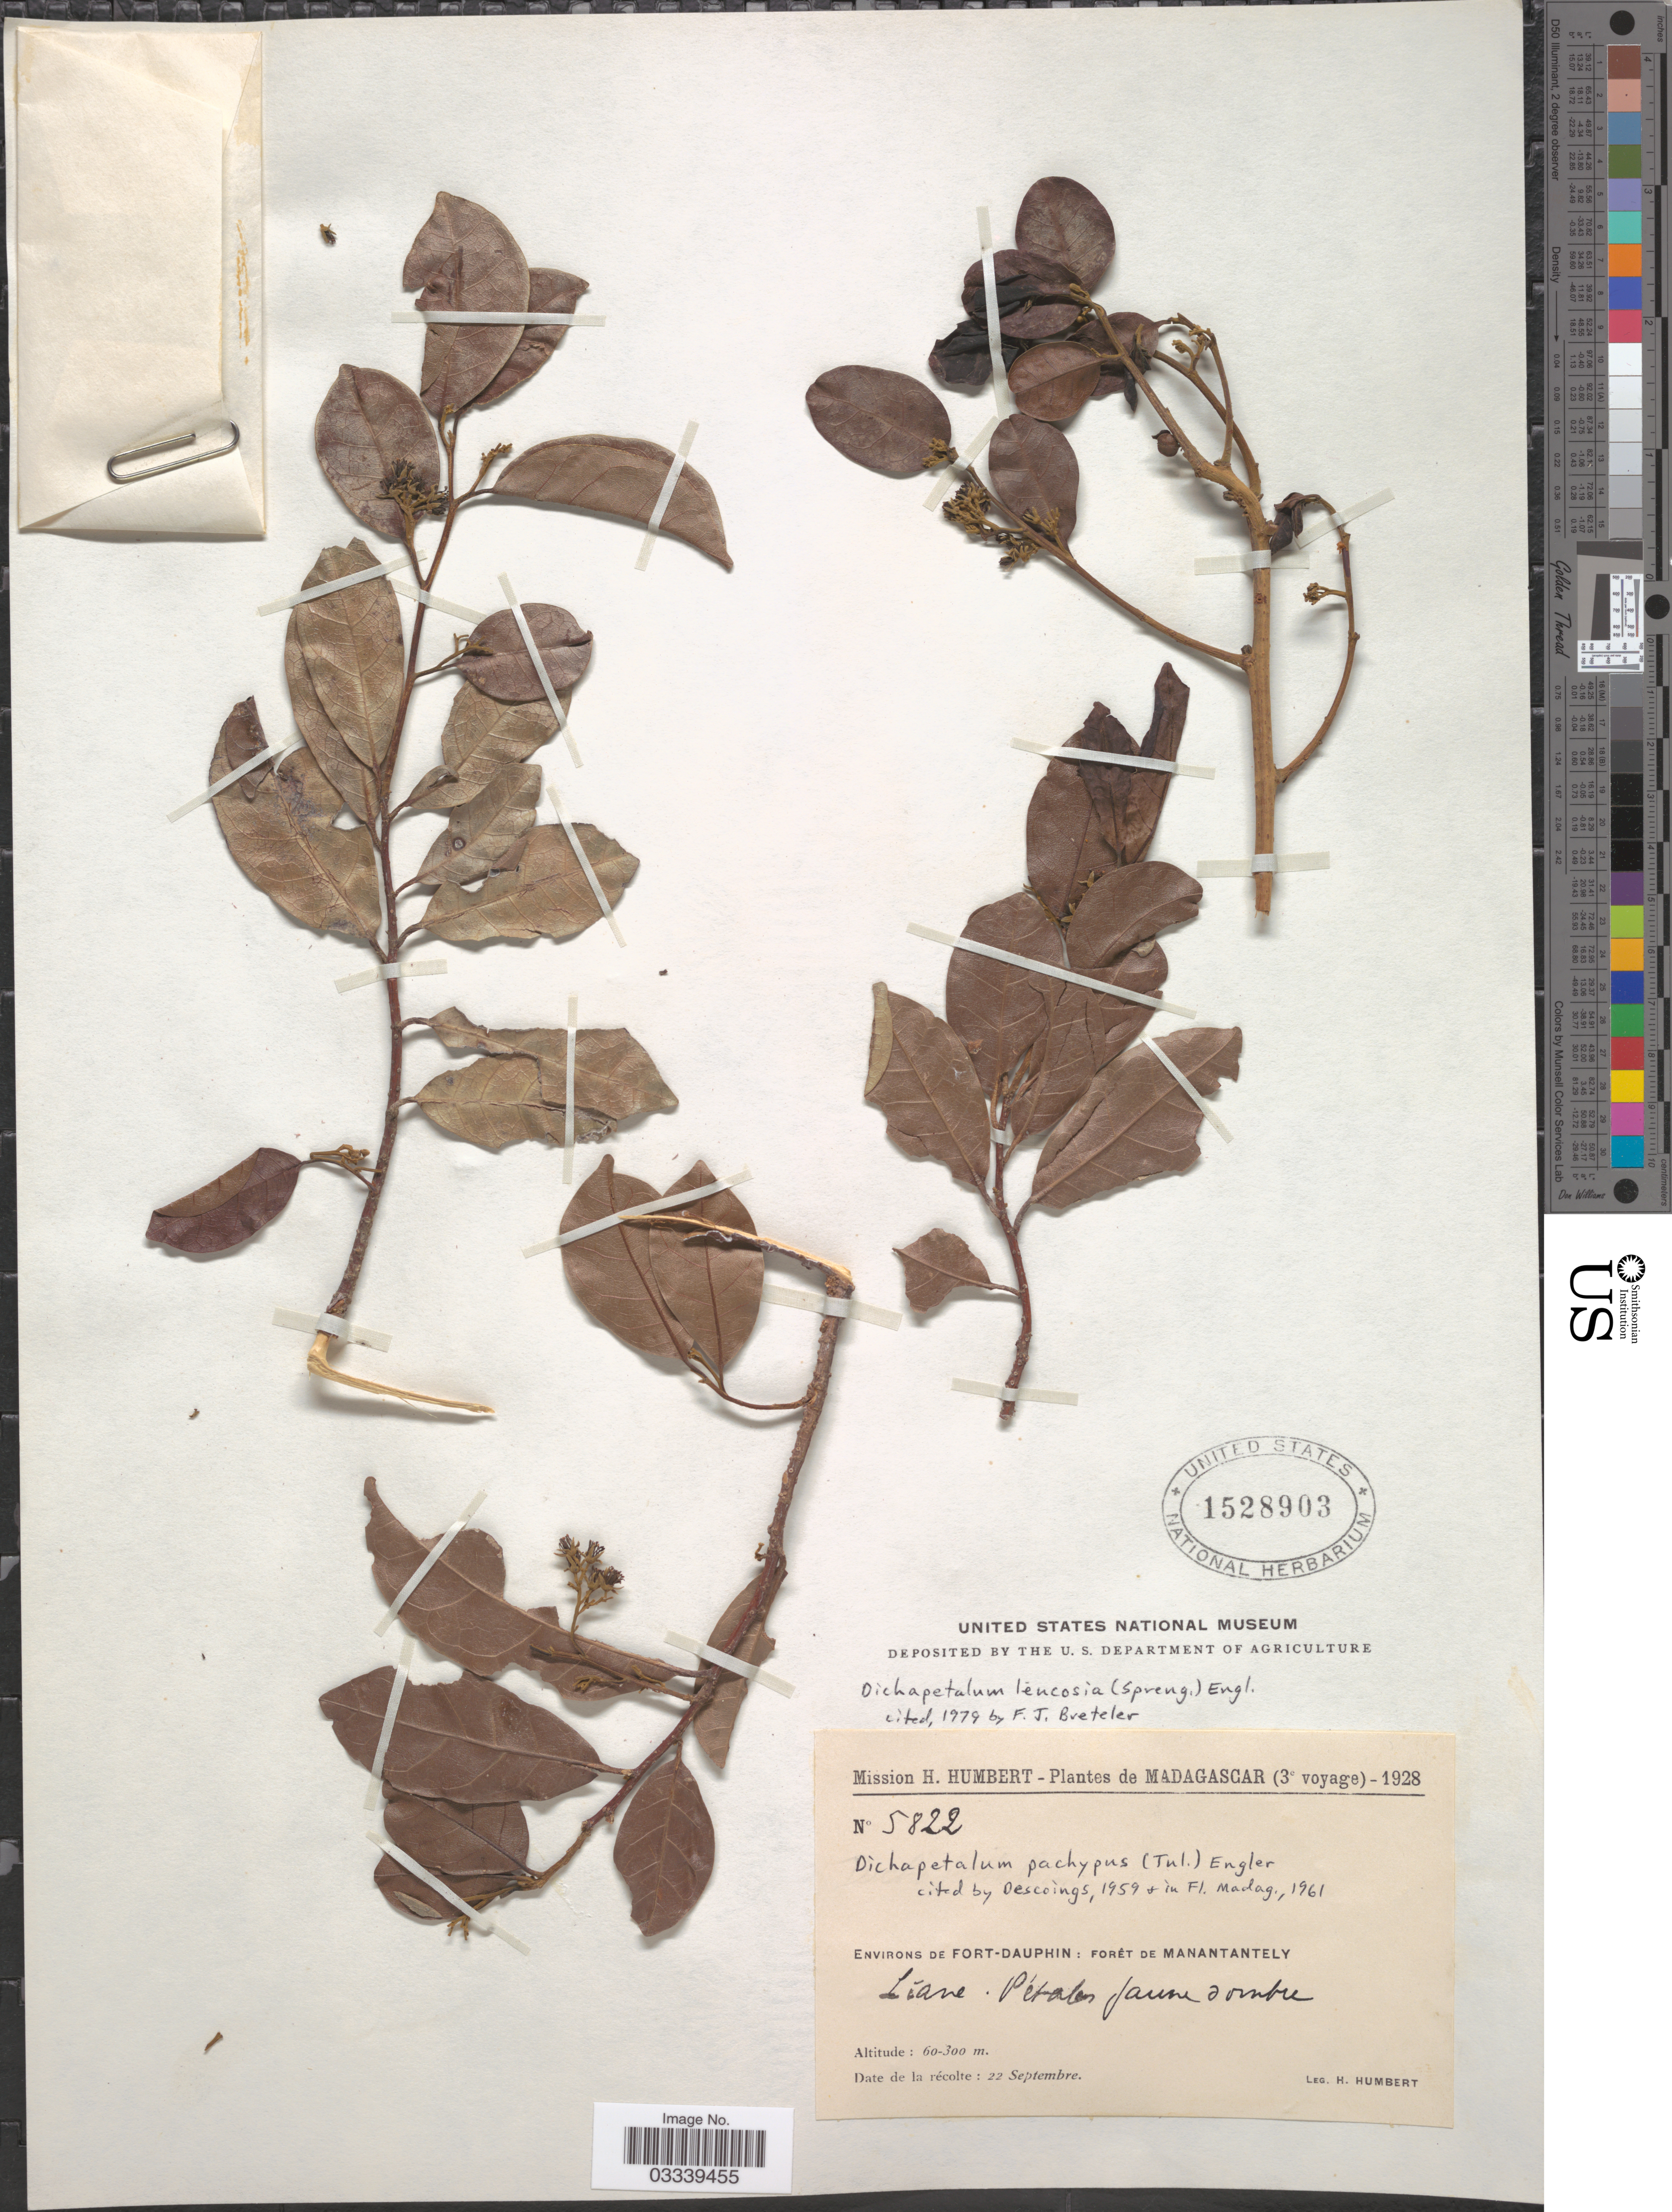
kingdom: Plantae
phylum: Tracheophyta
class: Magnoliopsida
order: Malpighiales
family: Dichapetalaceae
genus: Dichapetalum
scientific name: Dichapetalum leucosia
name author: (Spreng.) Engl.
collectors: H. Humbert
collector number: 5822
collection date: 1928-09-22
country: Madagascar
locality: Environs de Fort-Dauphin: forét de Manantantely.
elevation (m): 60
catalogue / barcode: US 1528903